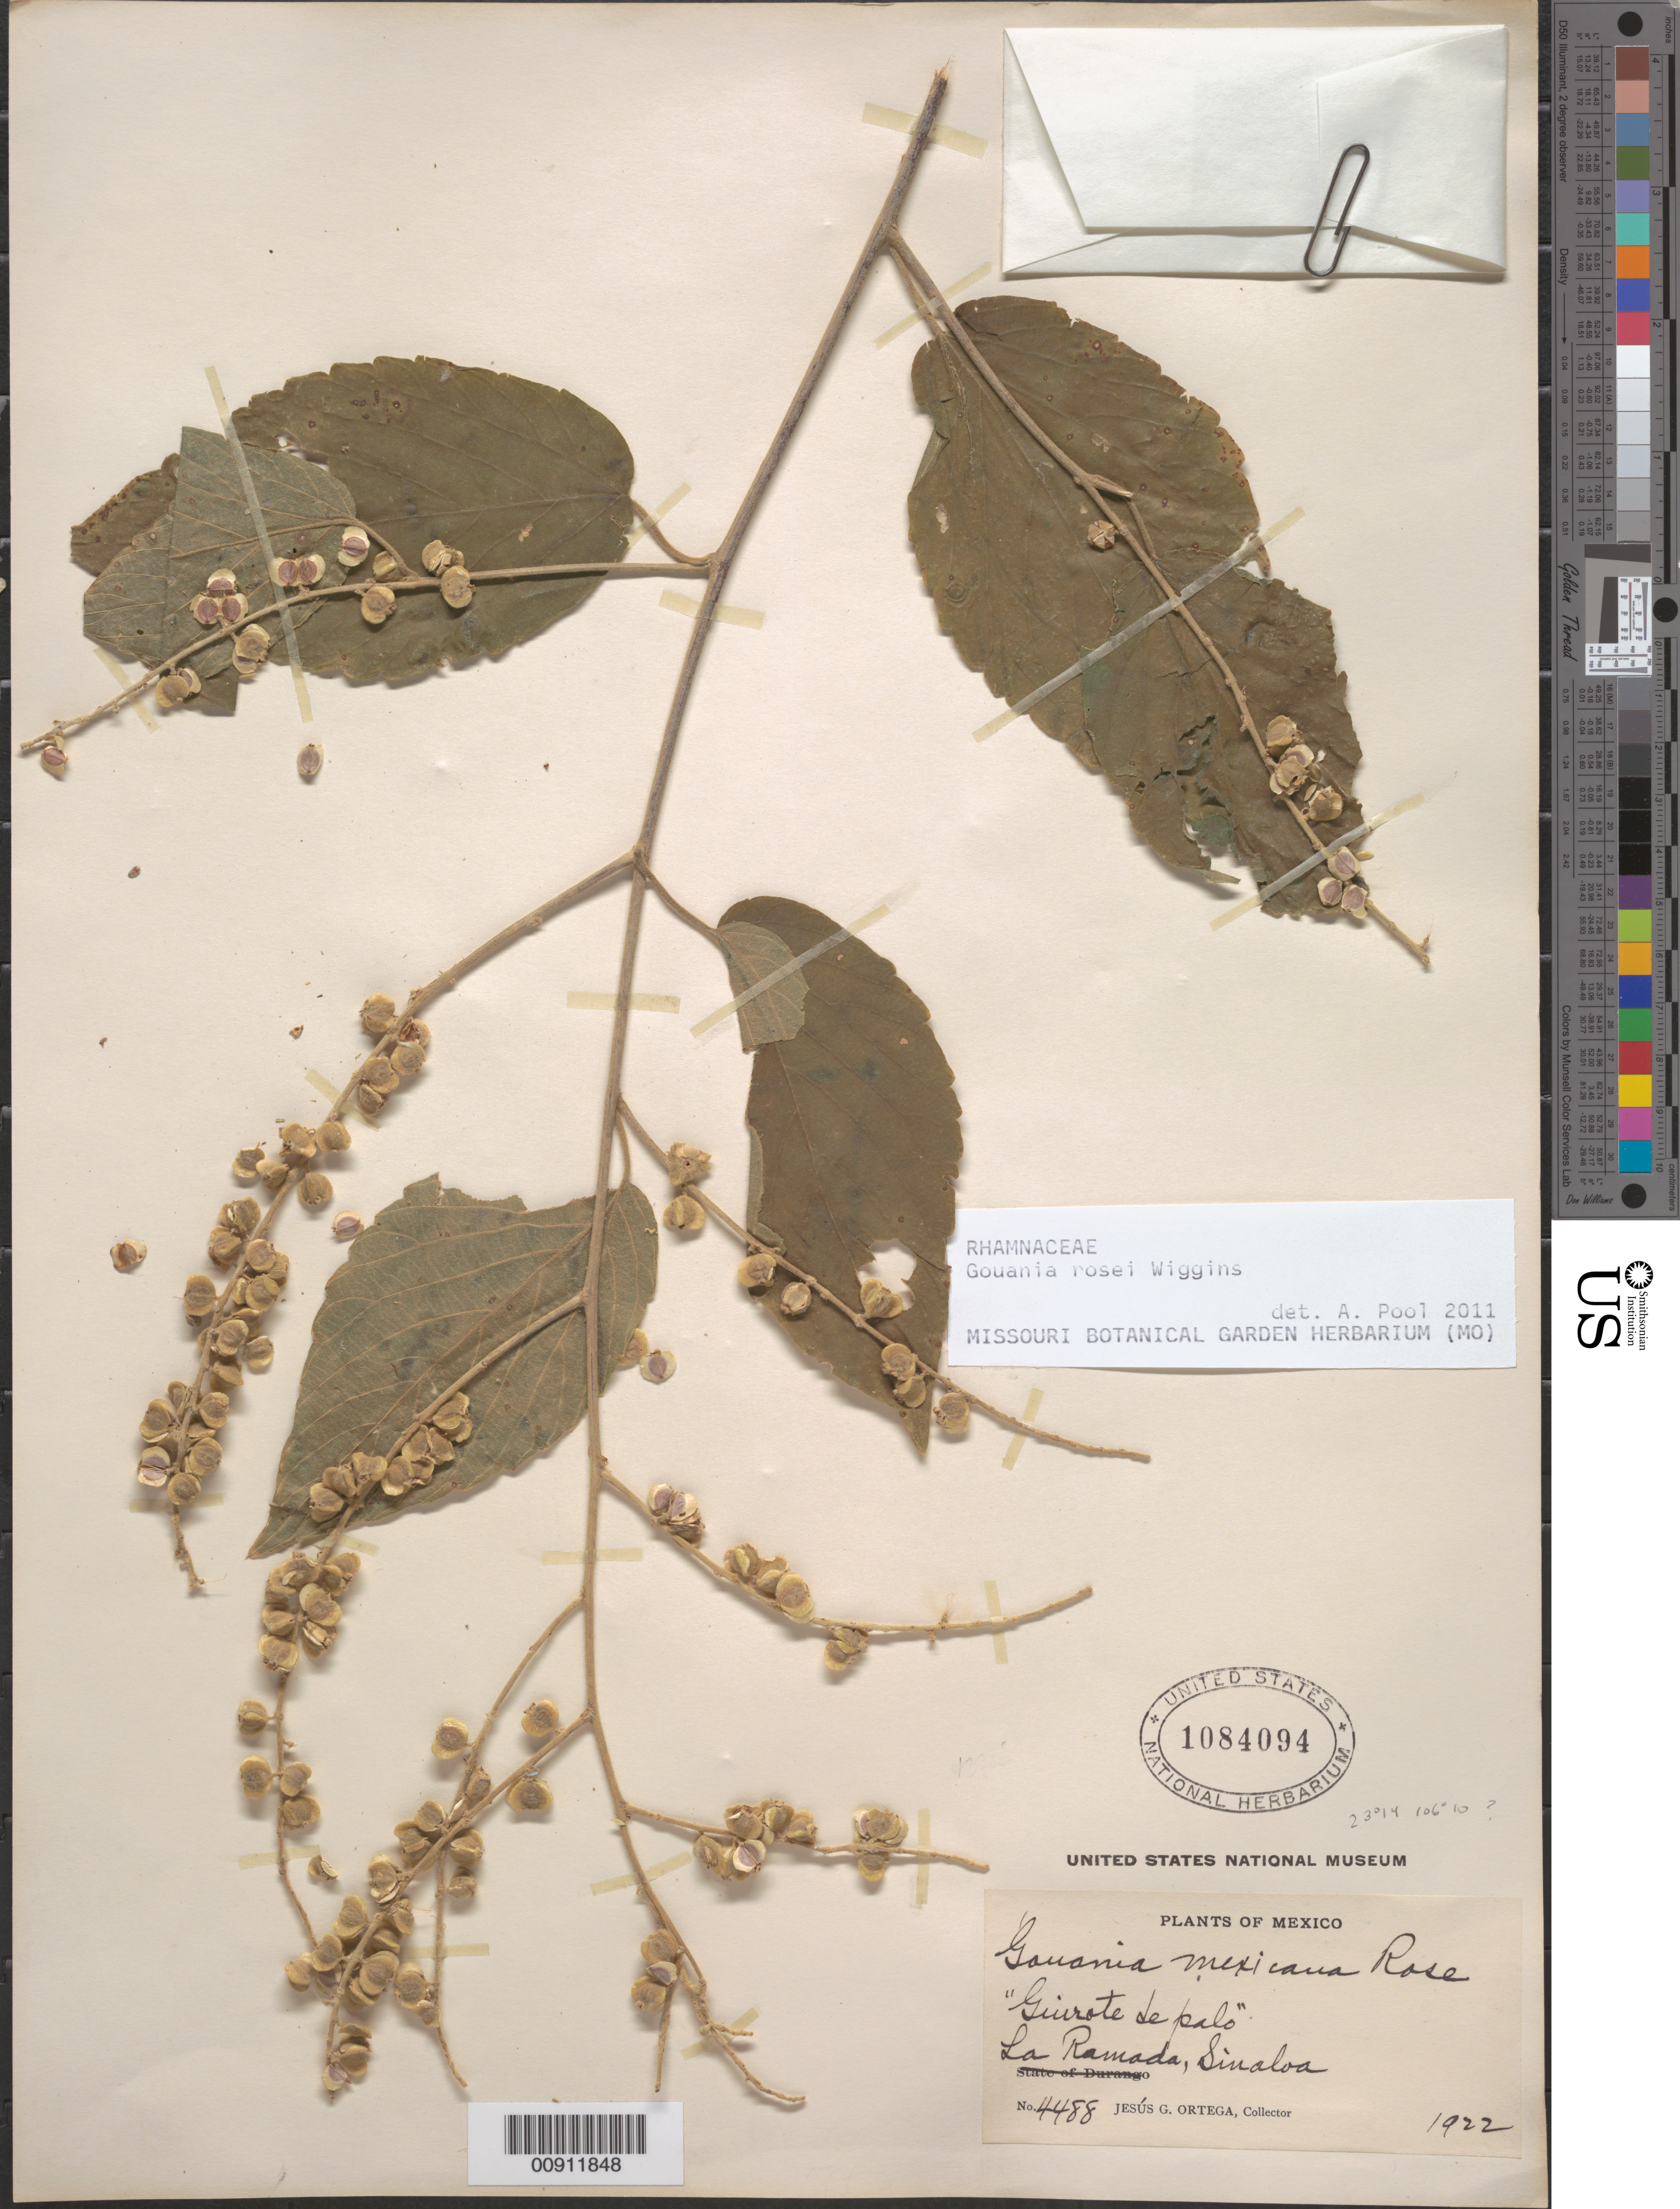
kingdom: Plantae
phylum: Tracheophyta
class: Magnoliopsida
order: Rosales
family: Rhamnaceae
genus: Gouania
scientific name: Gouania rosei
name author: Wiggins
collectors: J. Ortega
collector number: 4488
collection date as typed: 1922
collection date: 1922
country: Mexico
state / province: Sinaloa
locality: La Ramada, Sinaloa.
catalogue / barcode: US 1084094